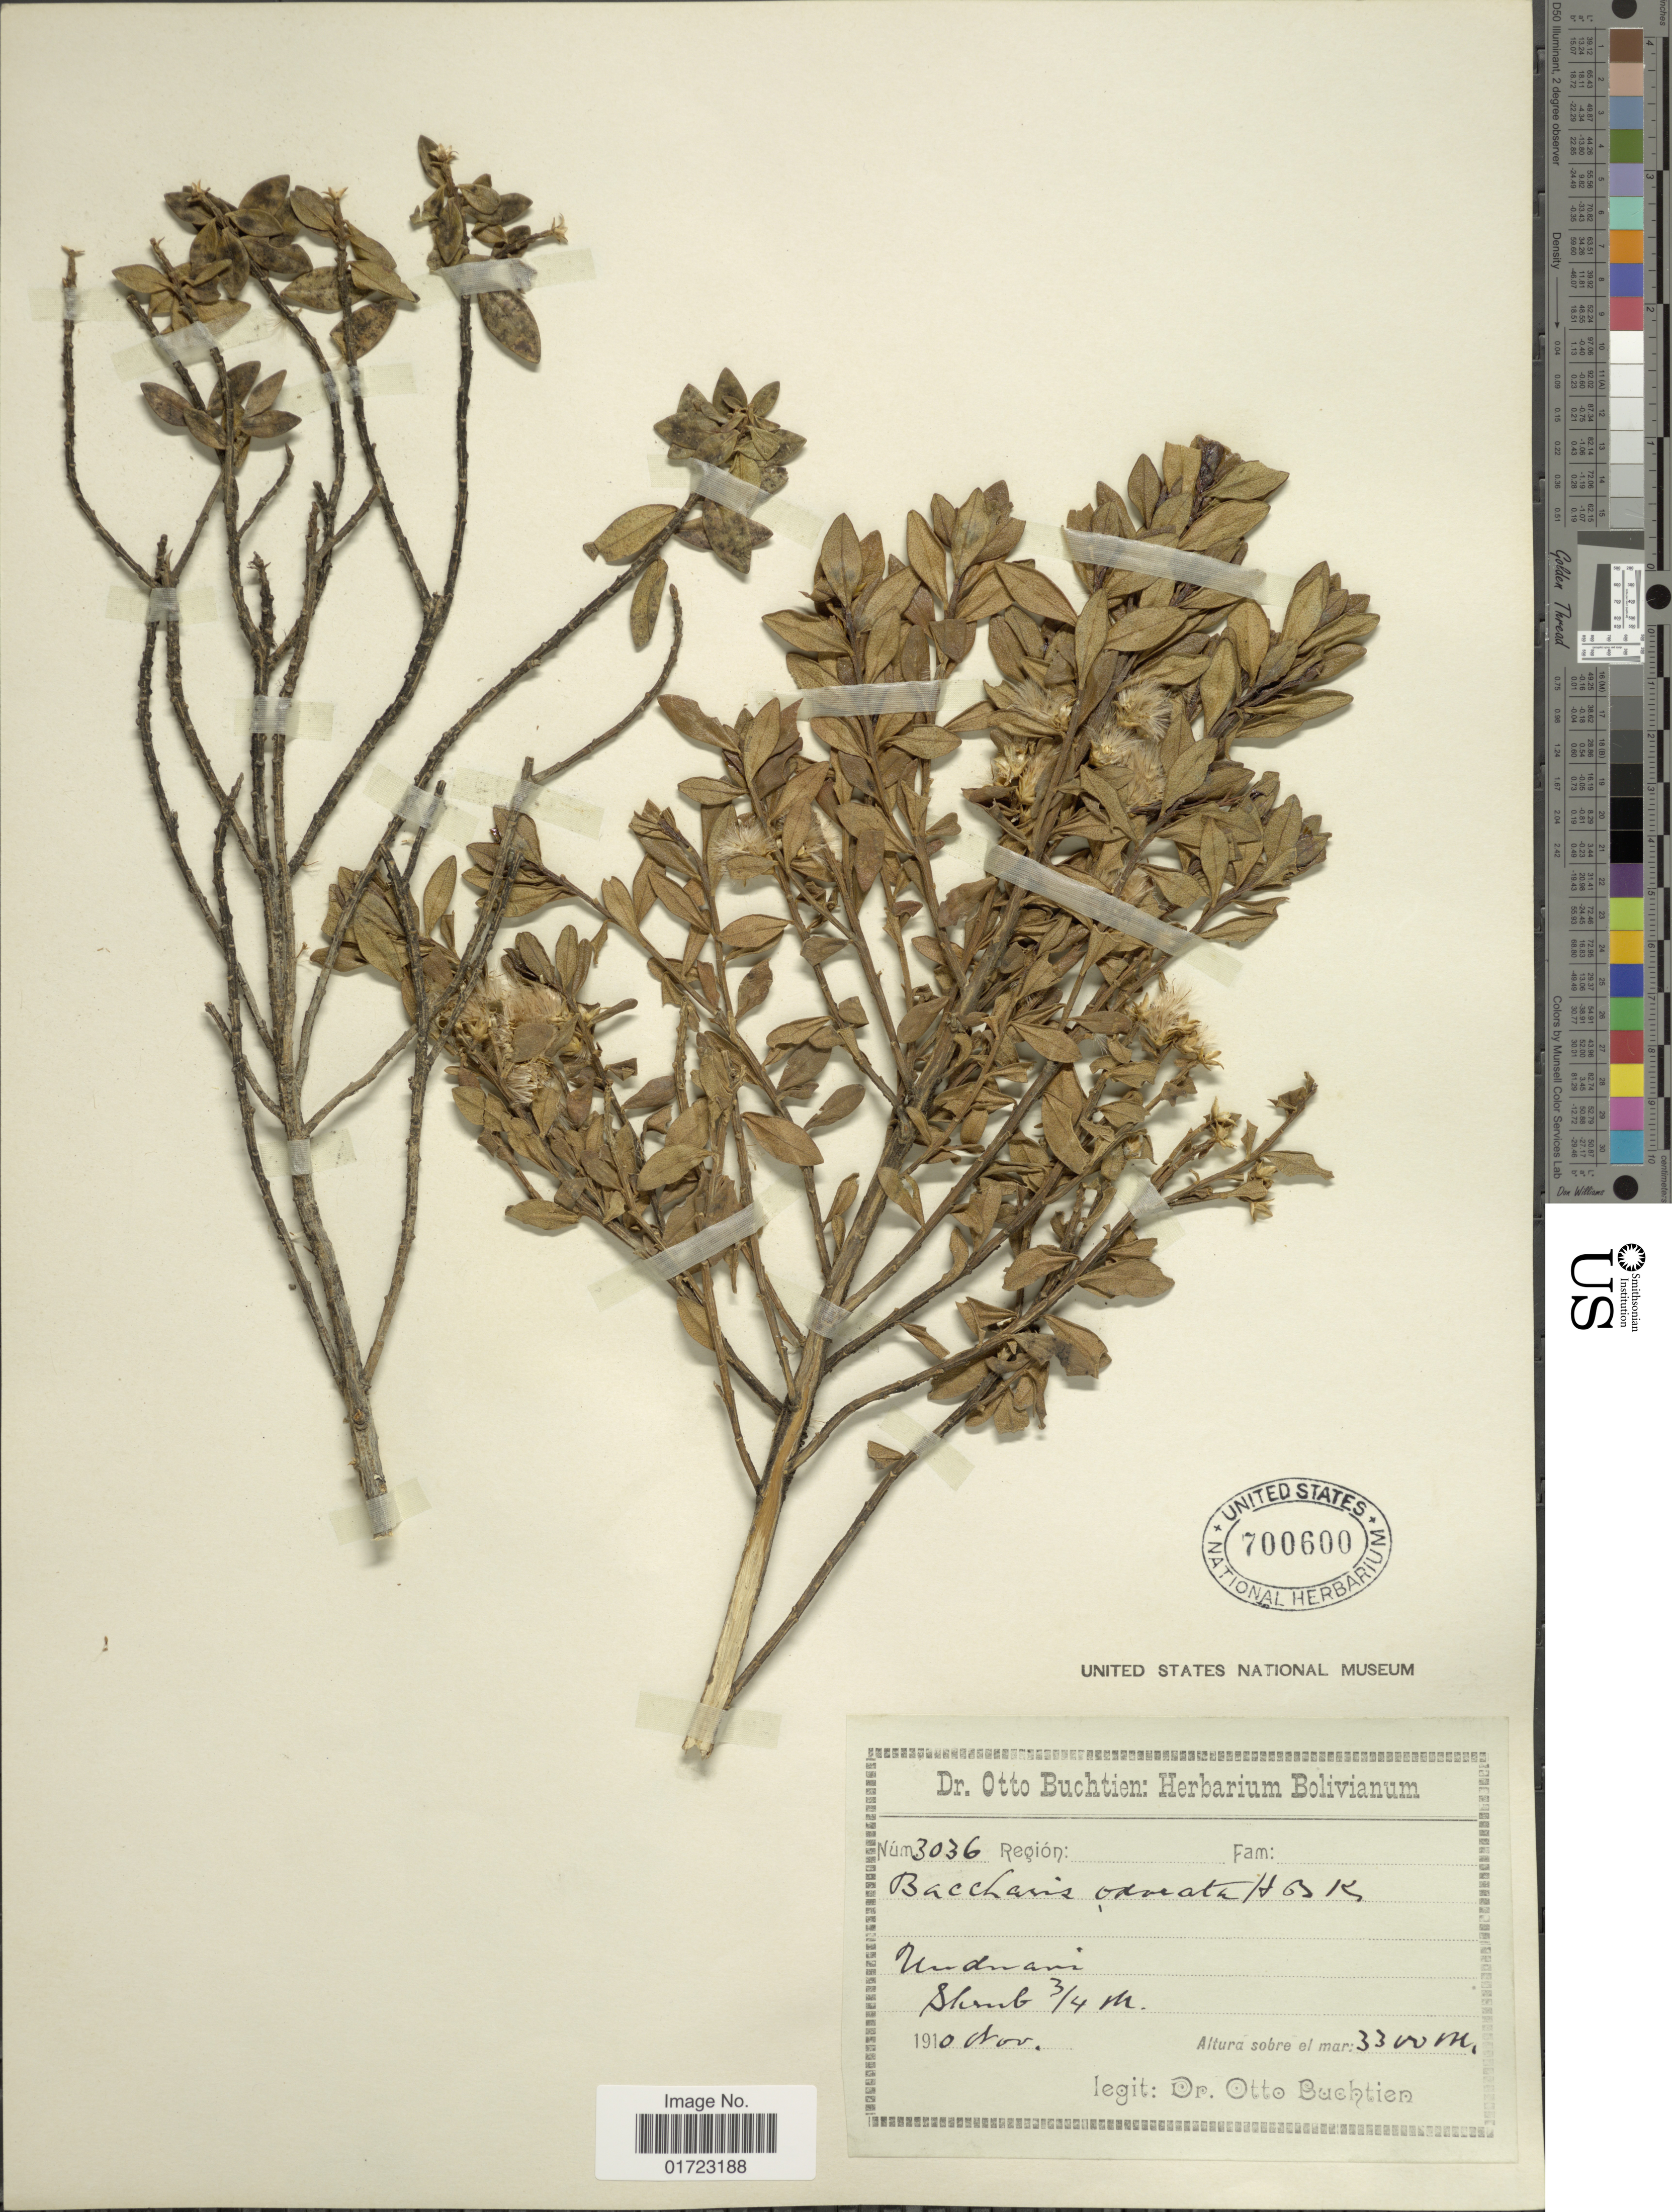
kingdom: Plantae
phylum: Tracheophyta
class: Magnoliopsida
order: Asterales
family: Asteraceae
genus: Baccharis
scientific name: Baccharis peruviana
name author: Cuatrec.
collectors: O. Buchtien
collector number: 3036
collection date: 1910-11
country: Bolivia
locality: Unduavi.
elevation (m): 3300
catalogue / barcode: US 700600